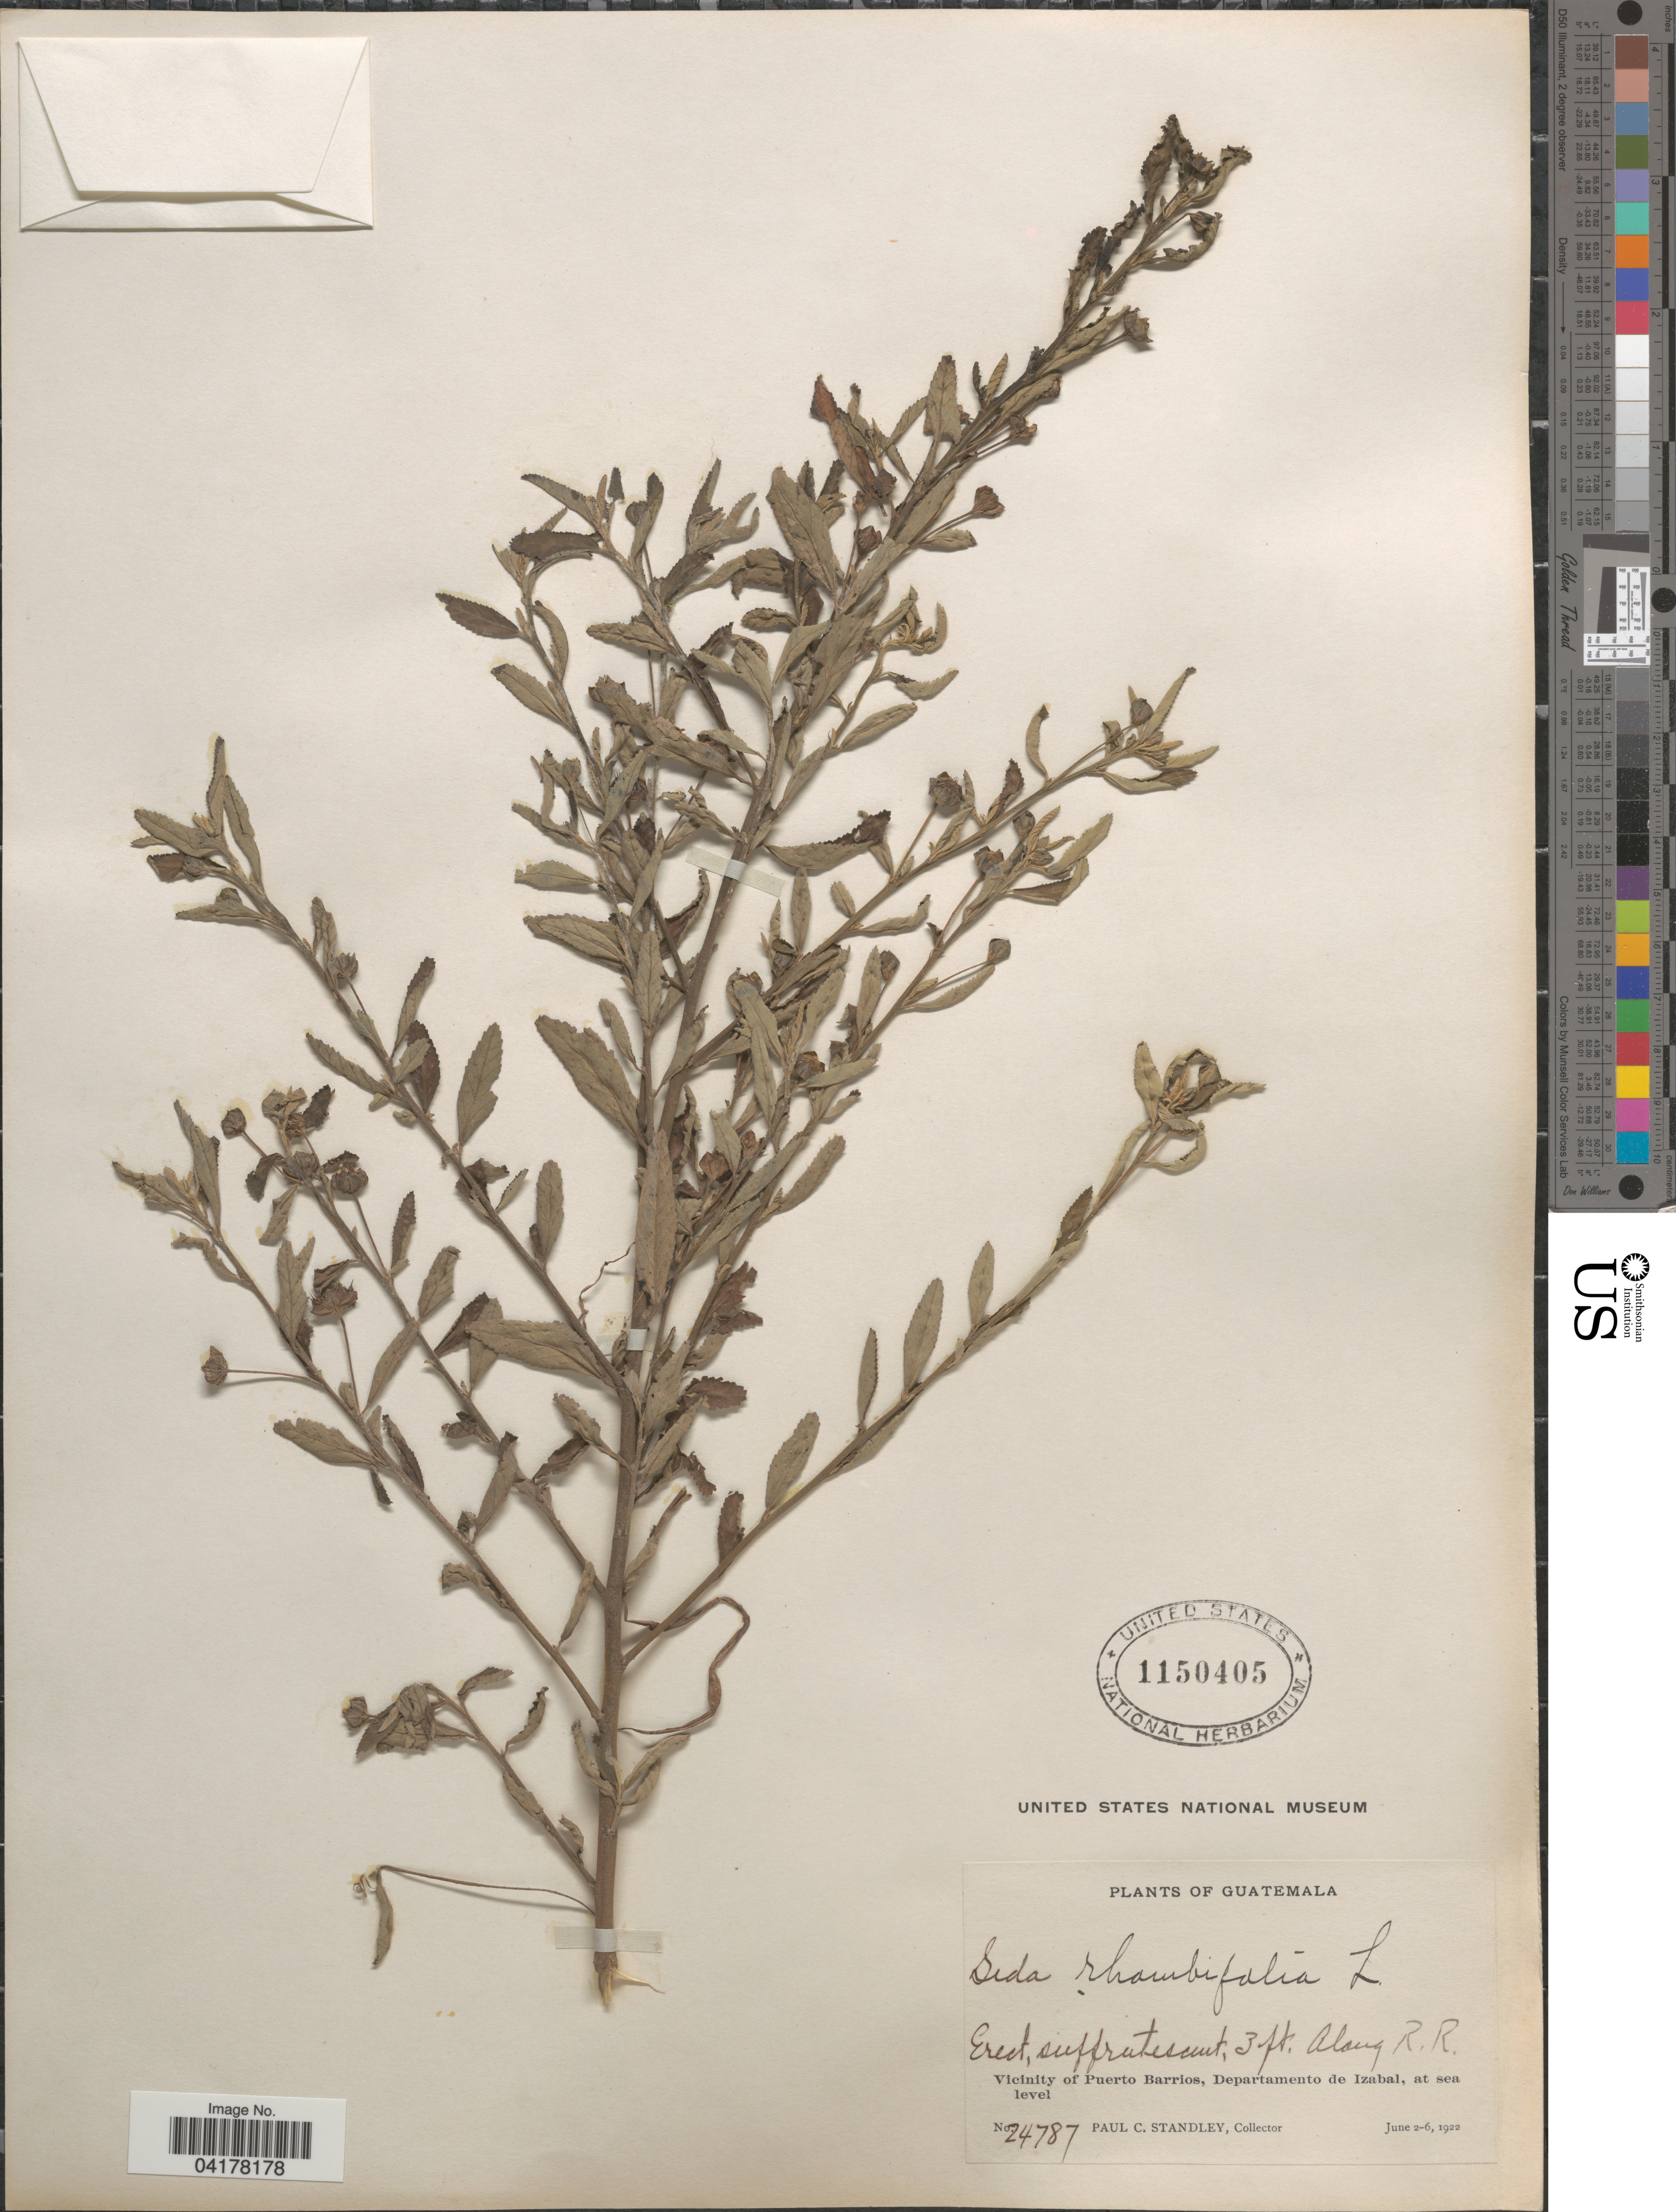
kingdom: Plantae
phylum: Tracheophyta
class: Magnoliopsida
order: Malvales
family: Malvaceae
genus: Sida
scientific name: Sida rhombifolia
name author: L.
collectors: P. C. Standley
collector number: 24787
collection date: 1922-06-02/1922-06-06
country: Guatemala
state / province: Izabal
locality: Along R.R. Vicinity of Puerto Barrios, Departamento de Izabal.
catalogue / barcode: US 1150405